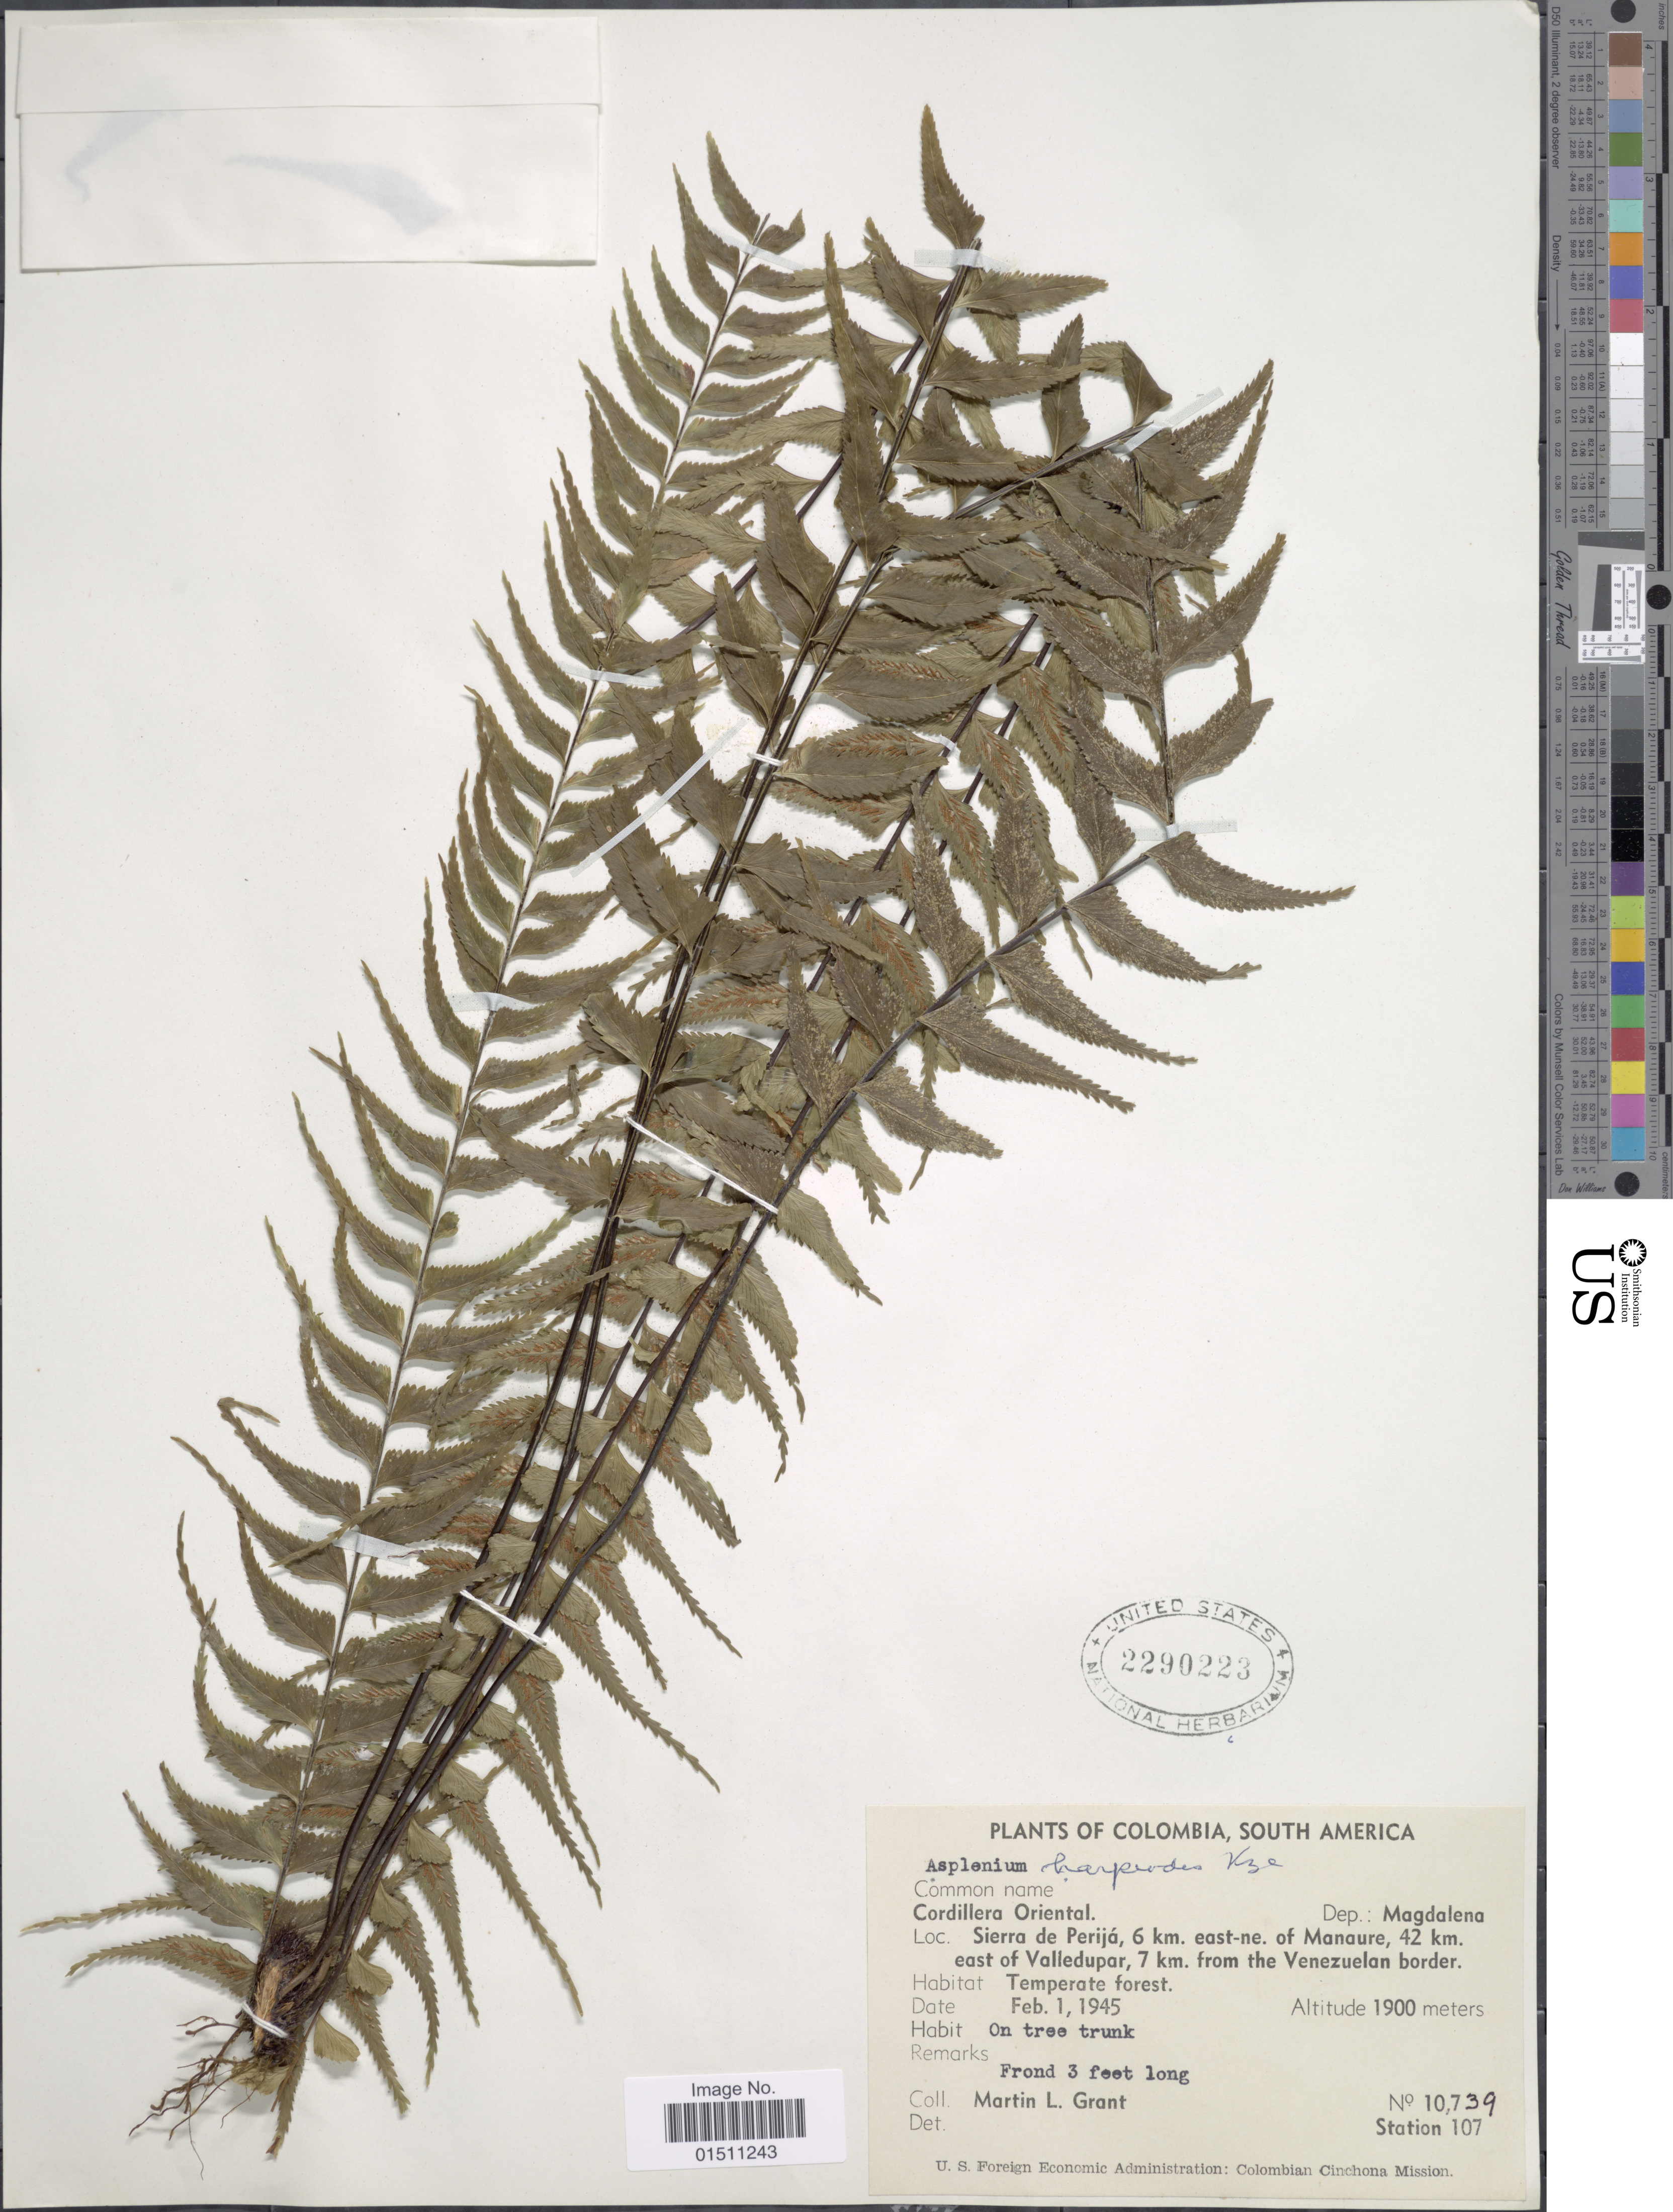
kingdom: Plantae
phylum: Tracheophyta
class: Polypodiopsida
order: Polypodiales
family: Aspleniaceae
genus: Asplenium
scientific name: Asplenium harpeodes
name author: Kunze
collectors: M. L. Grant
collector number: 10739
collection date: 1945-02-01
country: Colombia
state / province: Magdalena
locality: Colombia, South America, Cordillera Oriental, Dep. Magdalena. Sierra de Perijá, 6 km. east-ne. of Manaure, 42 km. east of Valledupar, 7 km. from Venezuela border.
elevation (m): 1900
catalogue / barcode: US 2290223